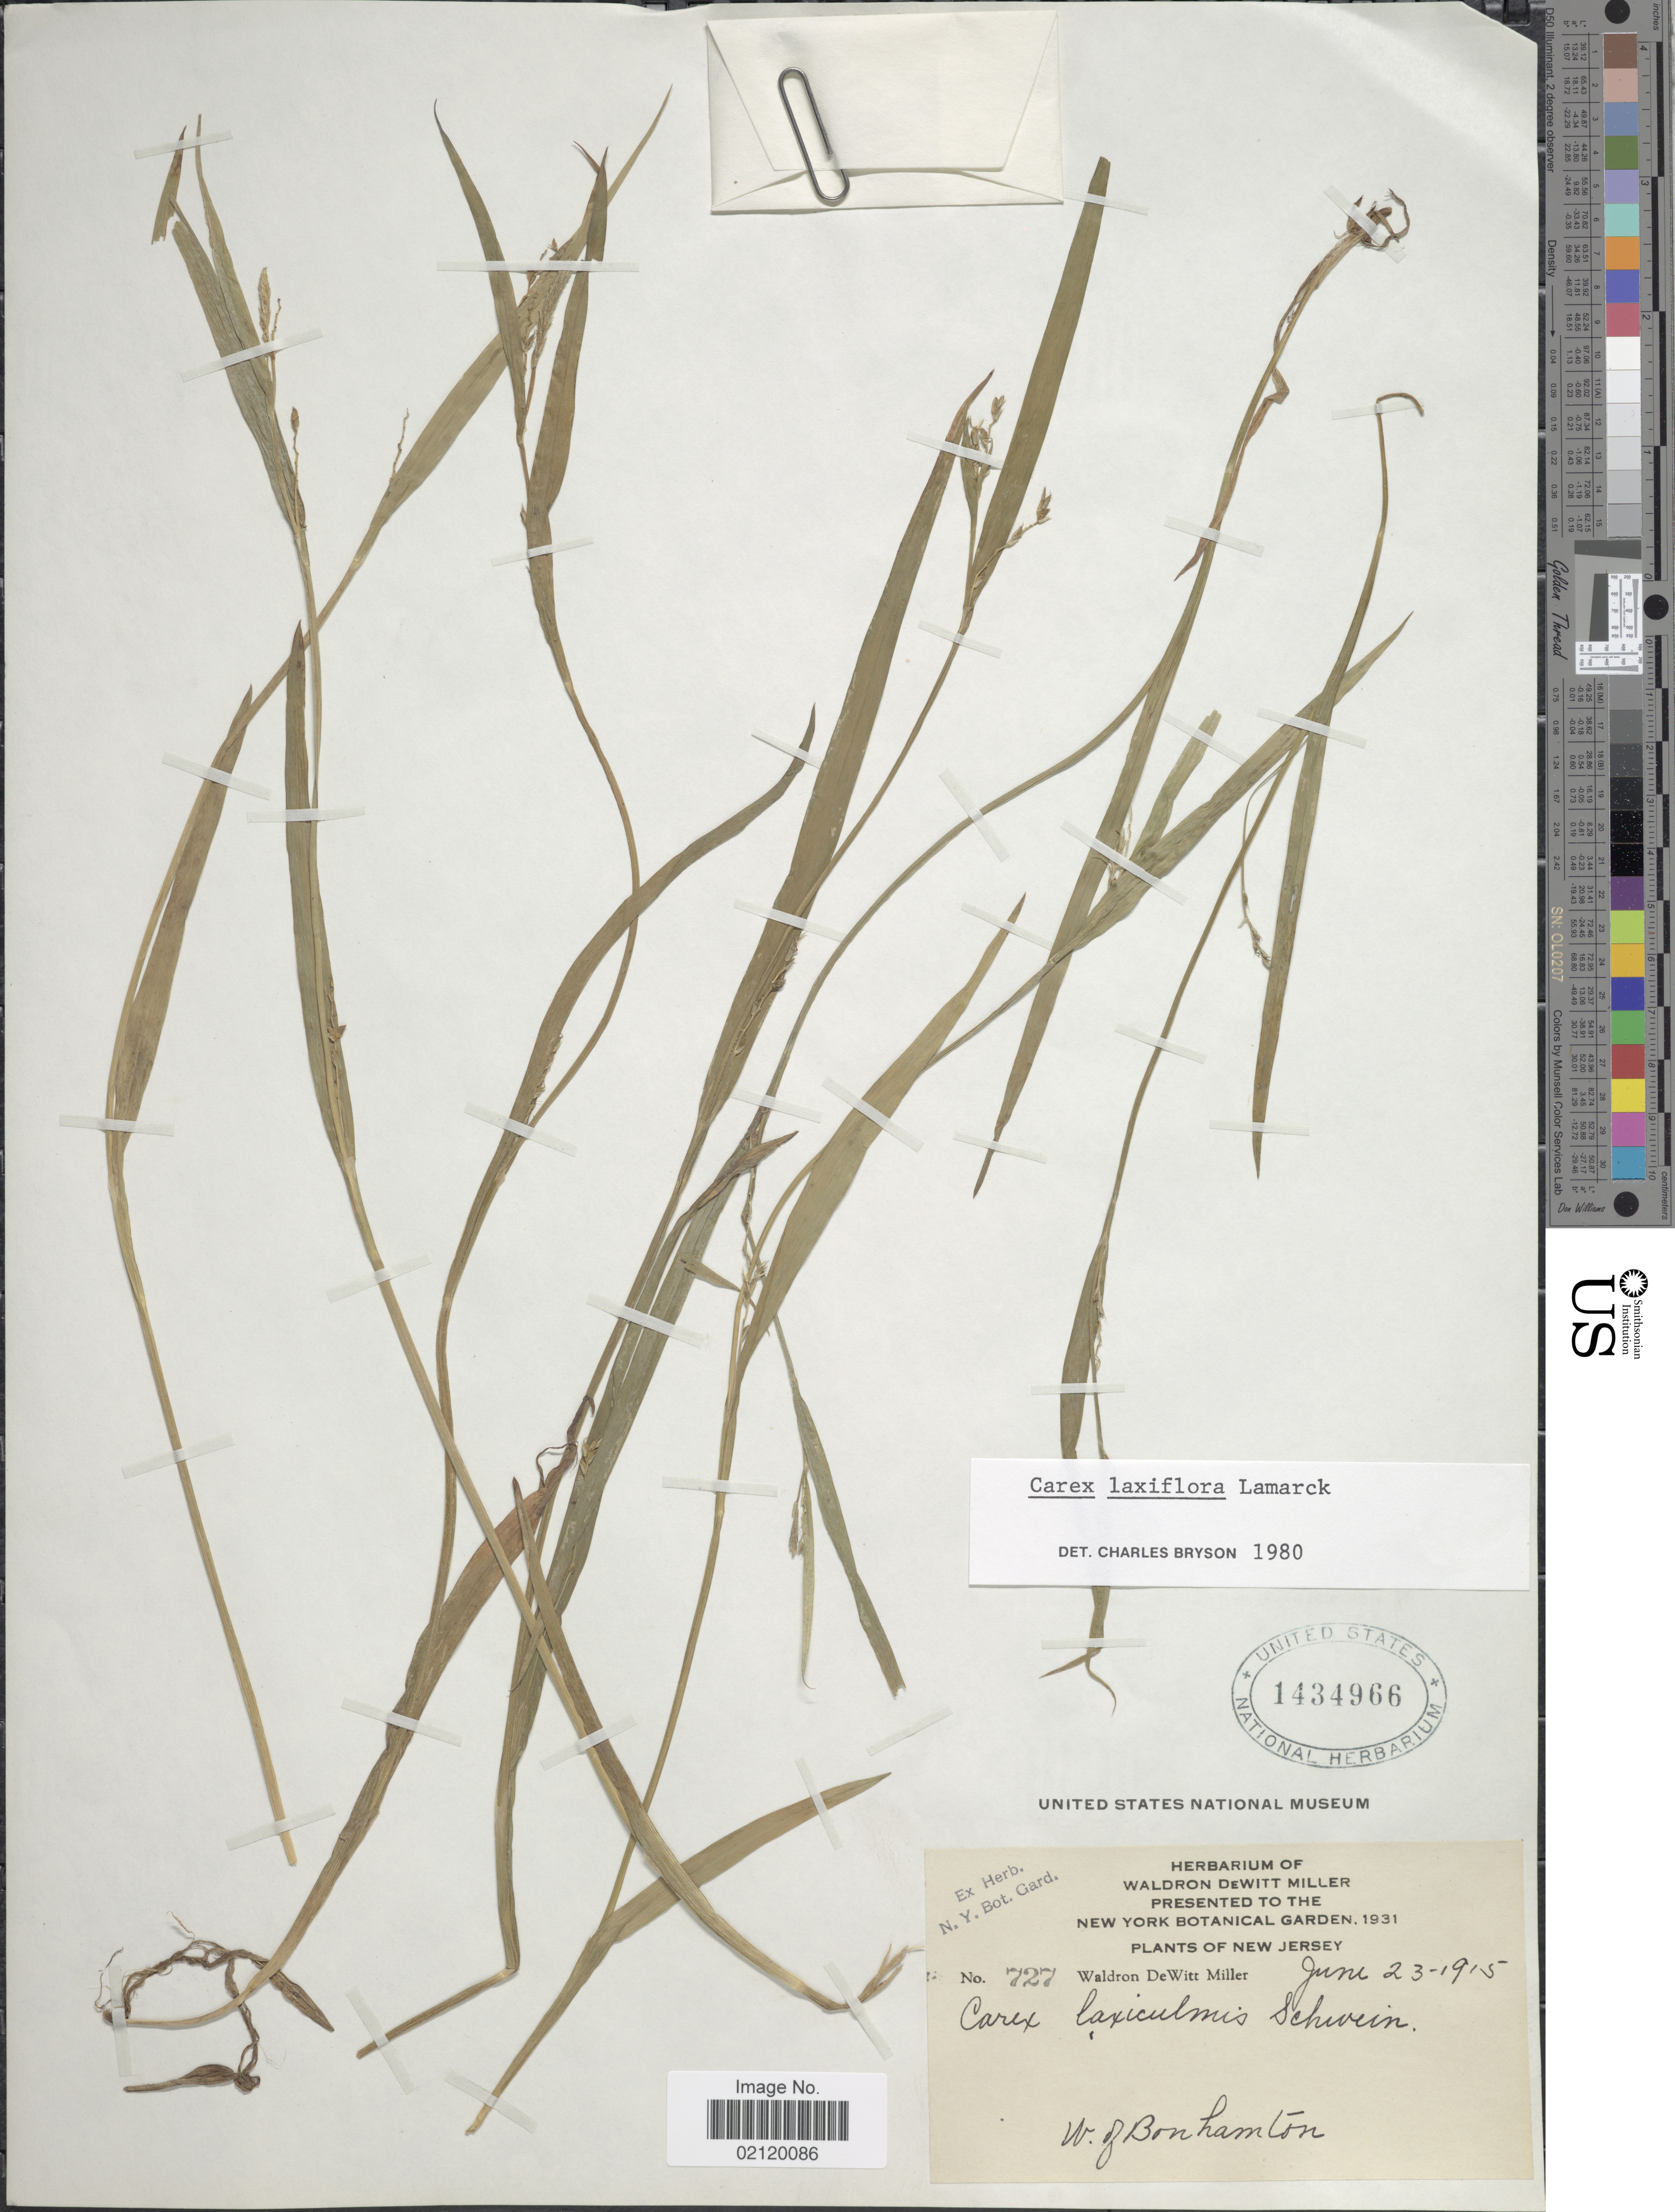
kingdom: Plantae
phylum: Tracheophyta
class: Liliopsida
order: Poales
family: Cyperaceae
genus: Carex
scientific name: Carex laxiflora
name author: Lam.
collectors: W. De Witt Miller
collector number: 727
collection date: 1915-06-23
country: United States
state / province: New Jersey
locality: W. of Bonhamton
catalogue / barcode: US 1434966